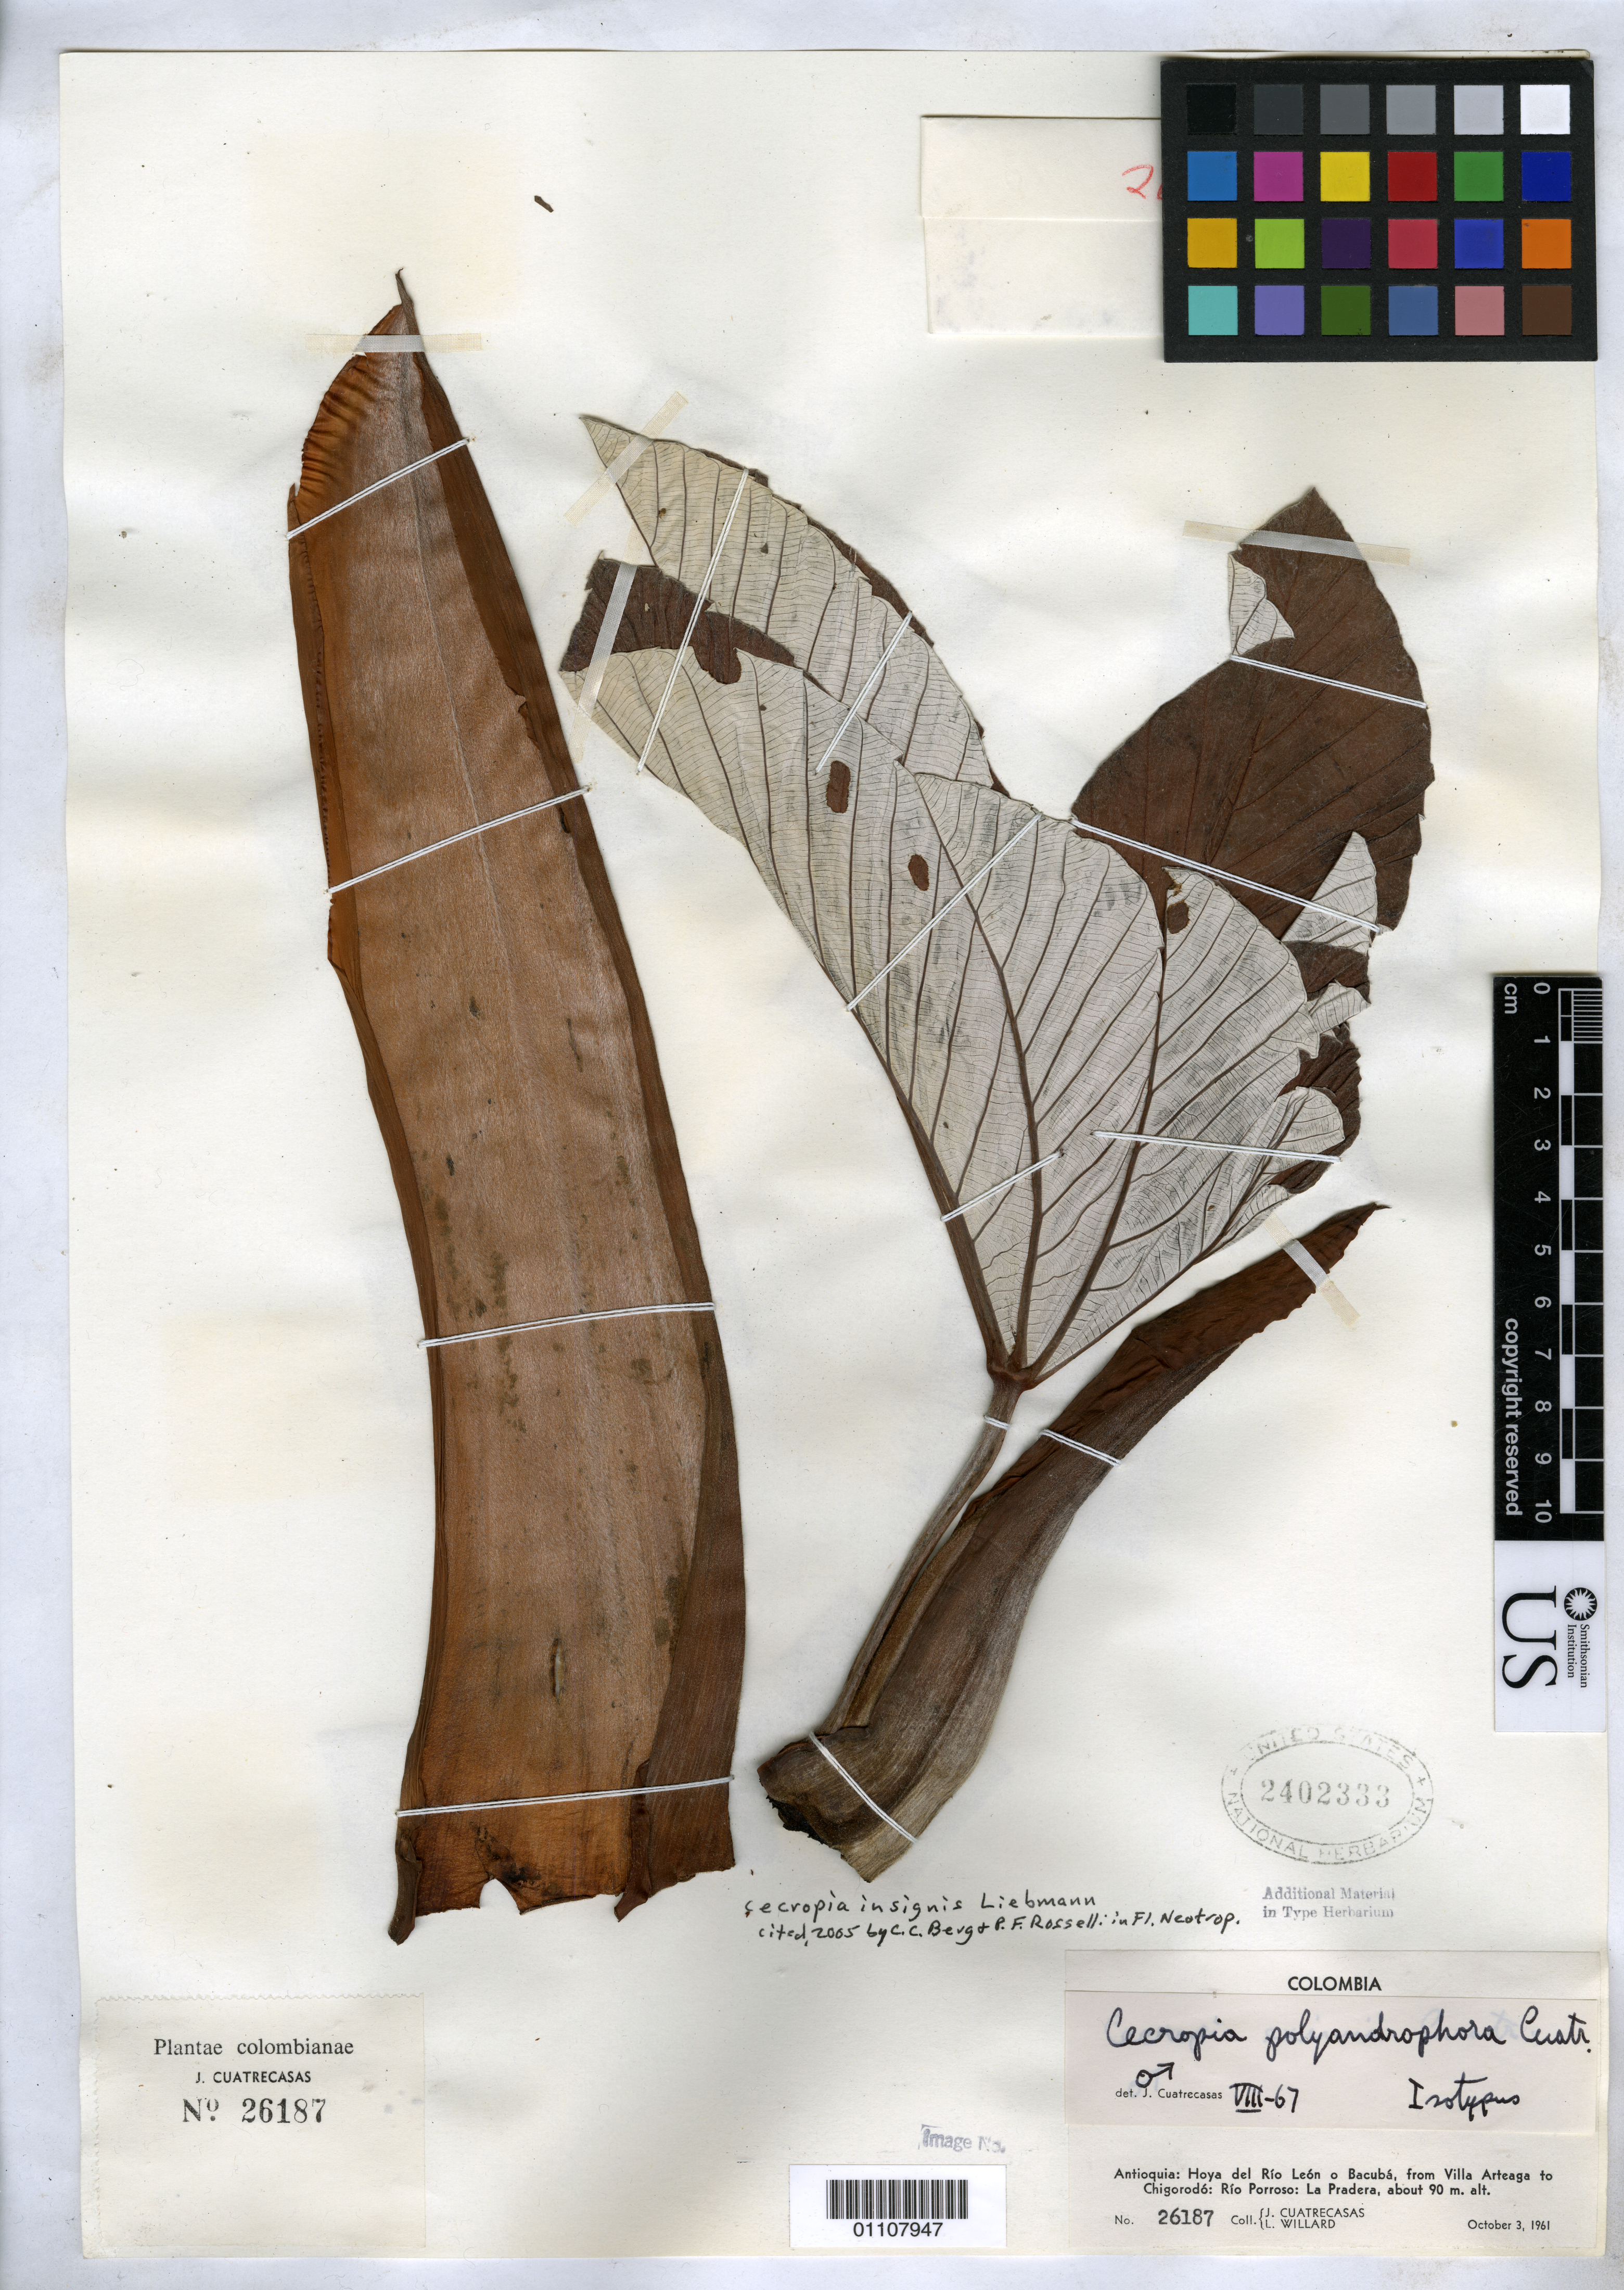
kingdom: Plantae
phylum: Tracheophyta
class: Magnoliopsida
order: Rosales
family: Urticaceae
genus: Cecropia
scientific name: Cecropia polyandrophora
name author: Cuatrec.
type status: Isotype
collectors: J. Cuatrecasas & L. Willard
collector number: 26187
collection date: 1961-10-03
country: Colombia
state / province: Antioquia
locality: Hoya del Rio Leon o Bacuba, from Villa Arteaga to Chigorodo:Rio Porroso: La Pradera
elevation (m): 90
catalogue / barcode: US 2402333